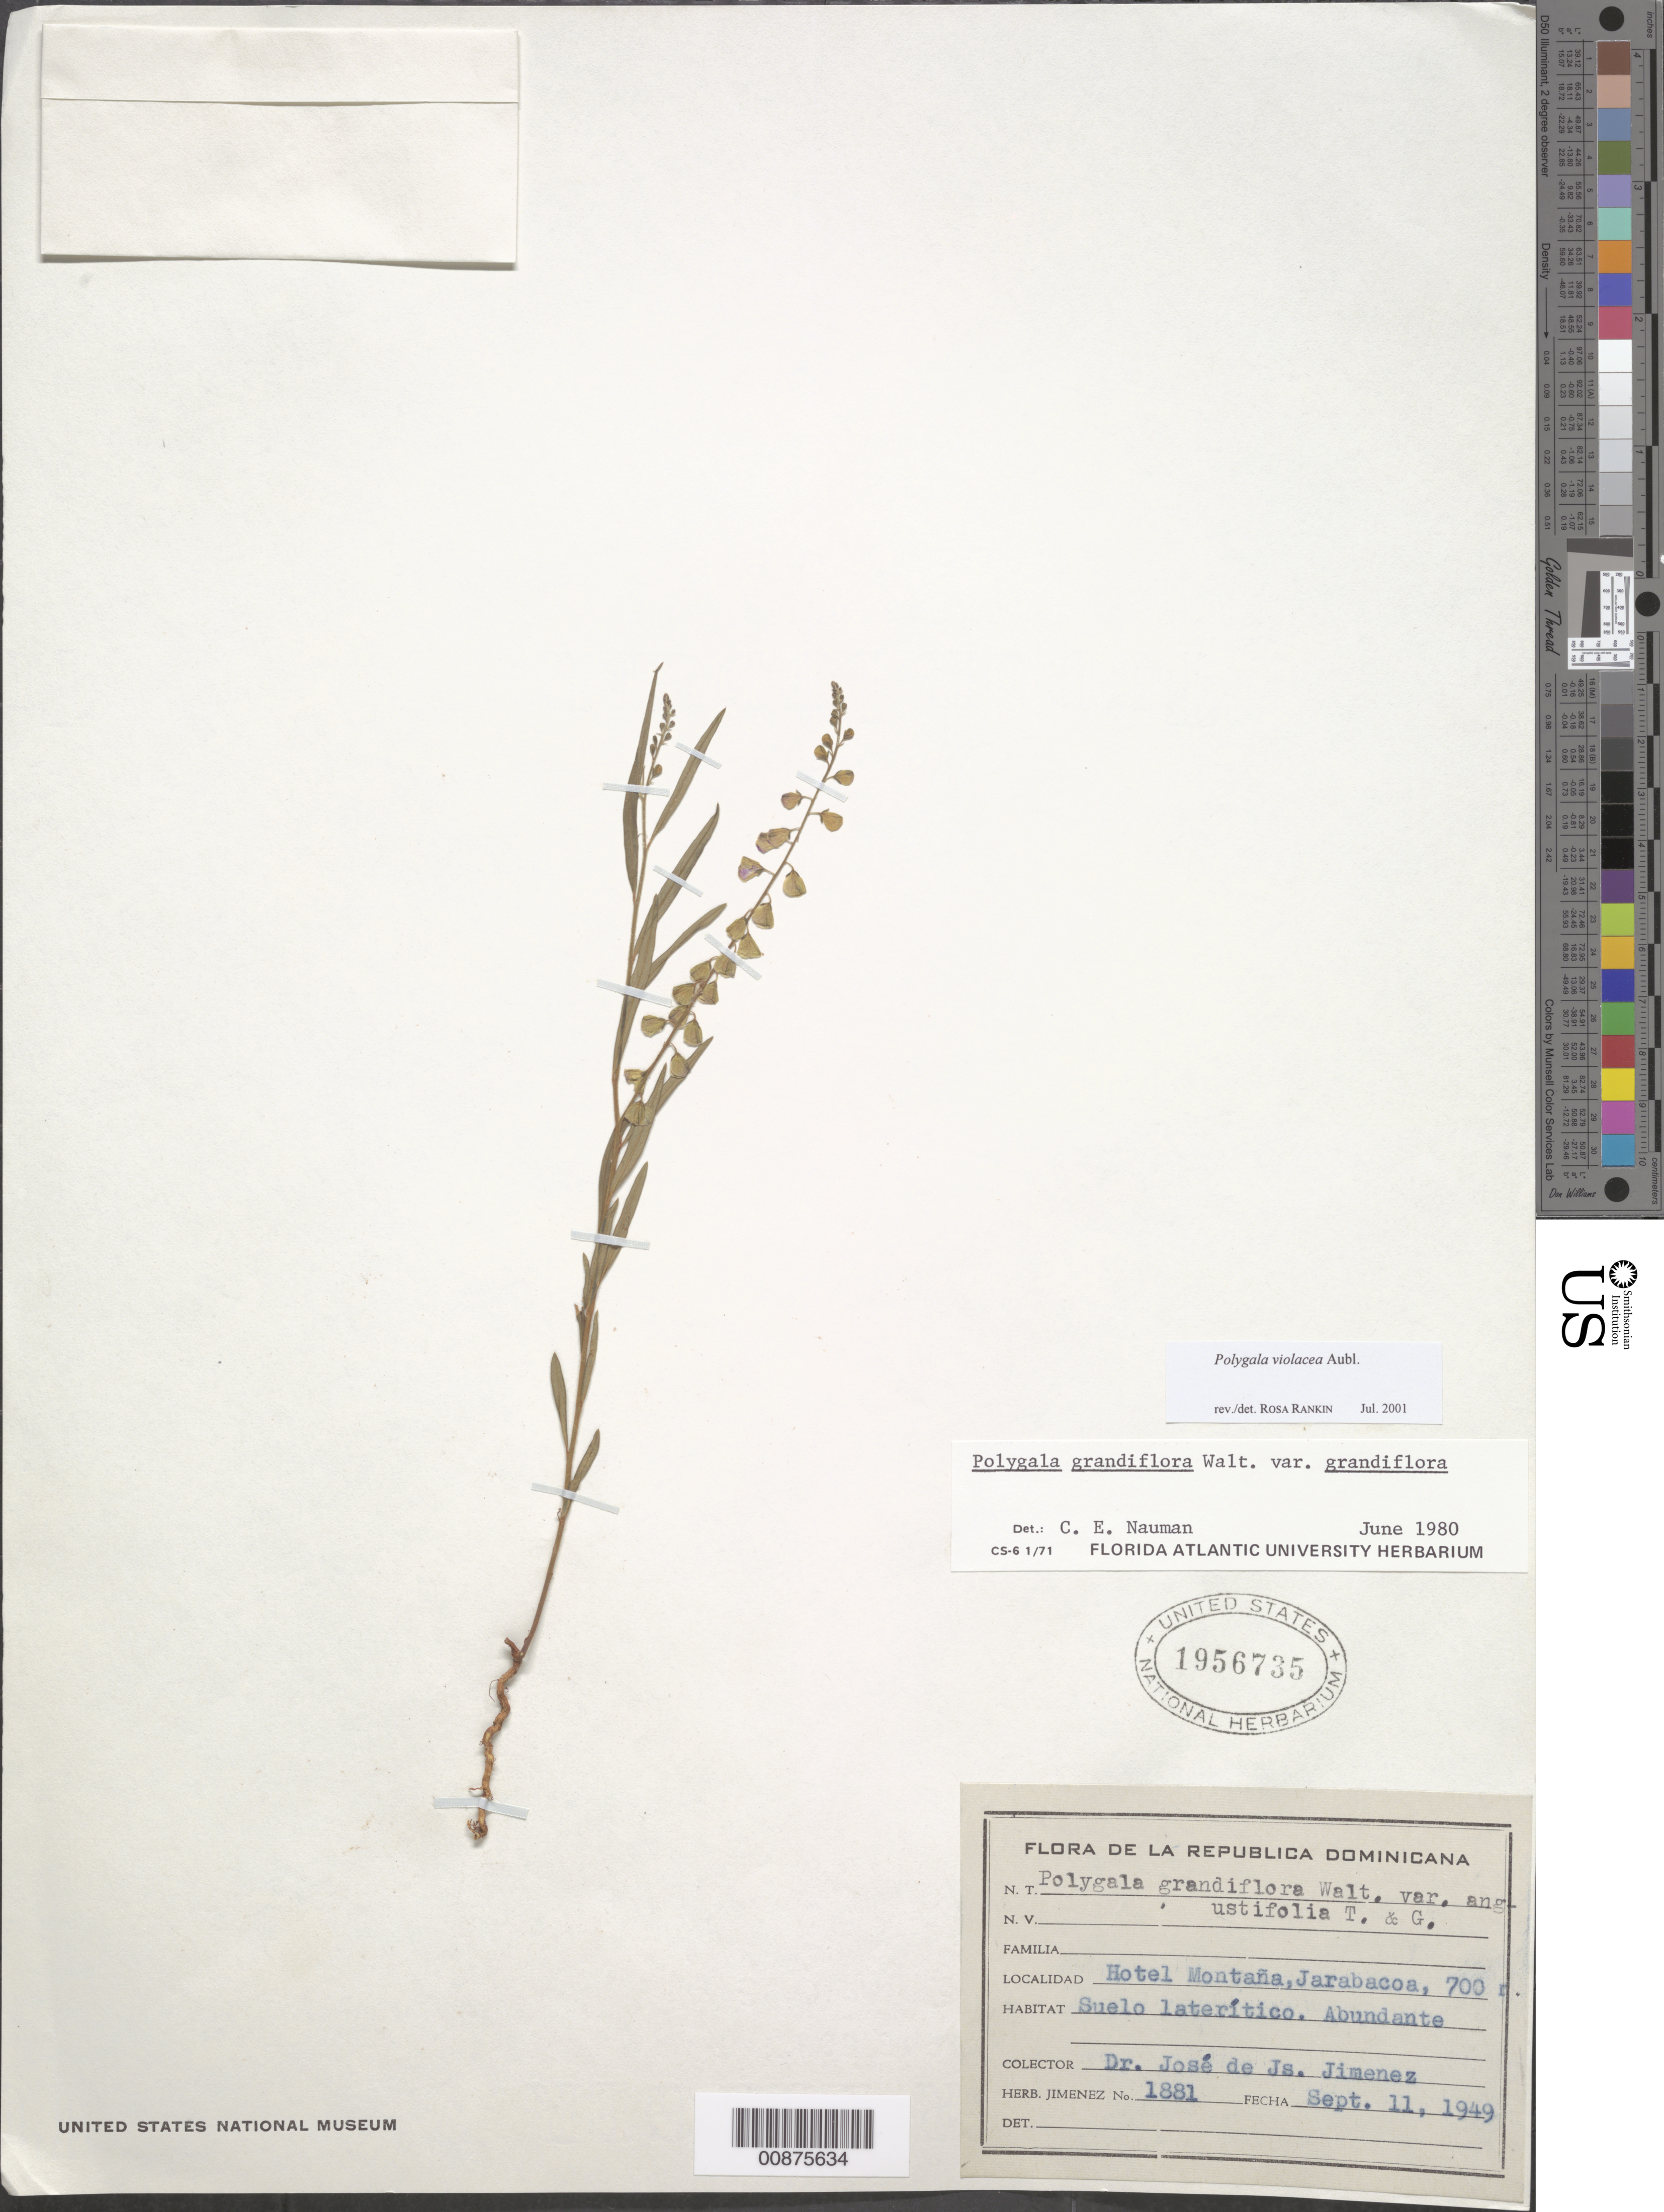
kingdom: Plantae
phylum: Tracheophyta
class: Magnoliopsida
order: Fabales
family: Polygalaceae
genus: Asemeia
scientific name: Asemeia violacea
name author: (Aubl.) J.F.B. Pastore & J.R. Abbott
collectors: J. J. Jiménez Almonte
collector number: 1881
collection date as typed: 11 Sep 1949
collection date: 1949-09-11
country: Dominican Republic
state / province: La Vega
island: Hispaniola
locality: Hotel Montaña, Jarabacoa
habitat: Suelo laterítico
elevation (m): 700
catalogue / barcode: US 1956735